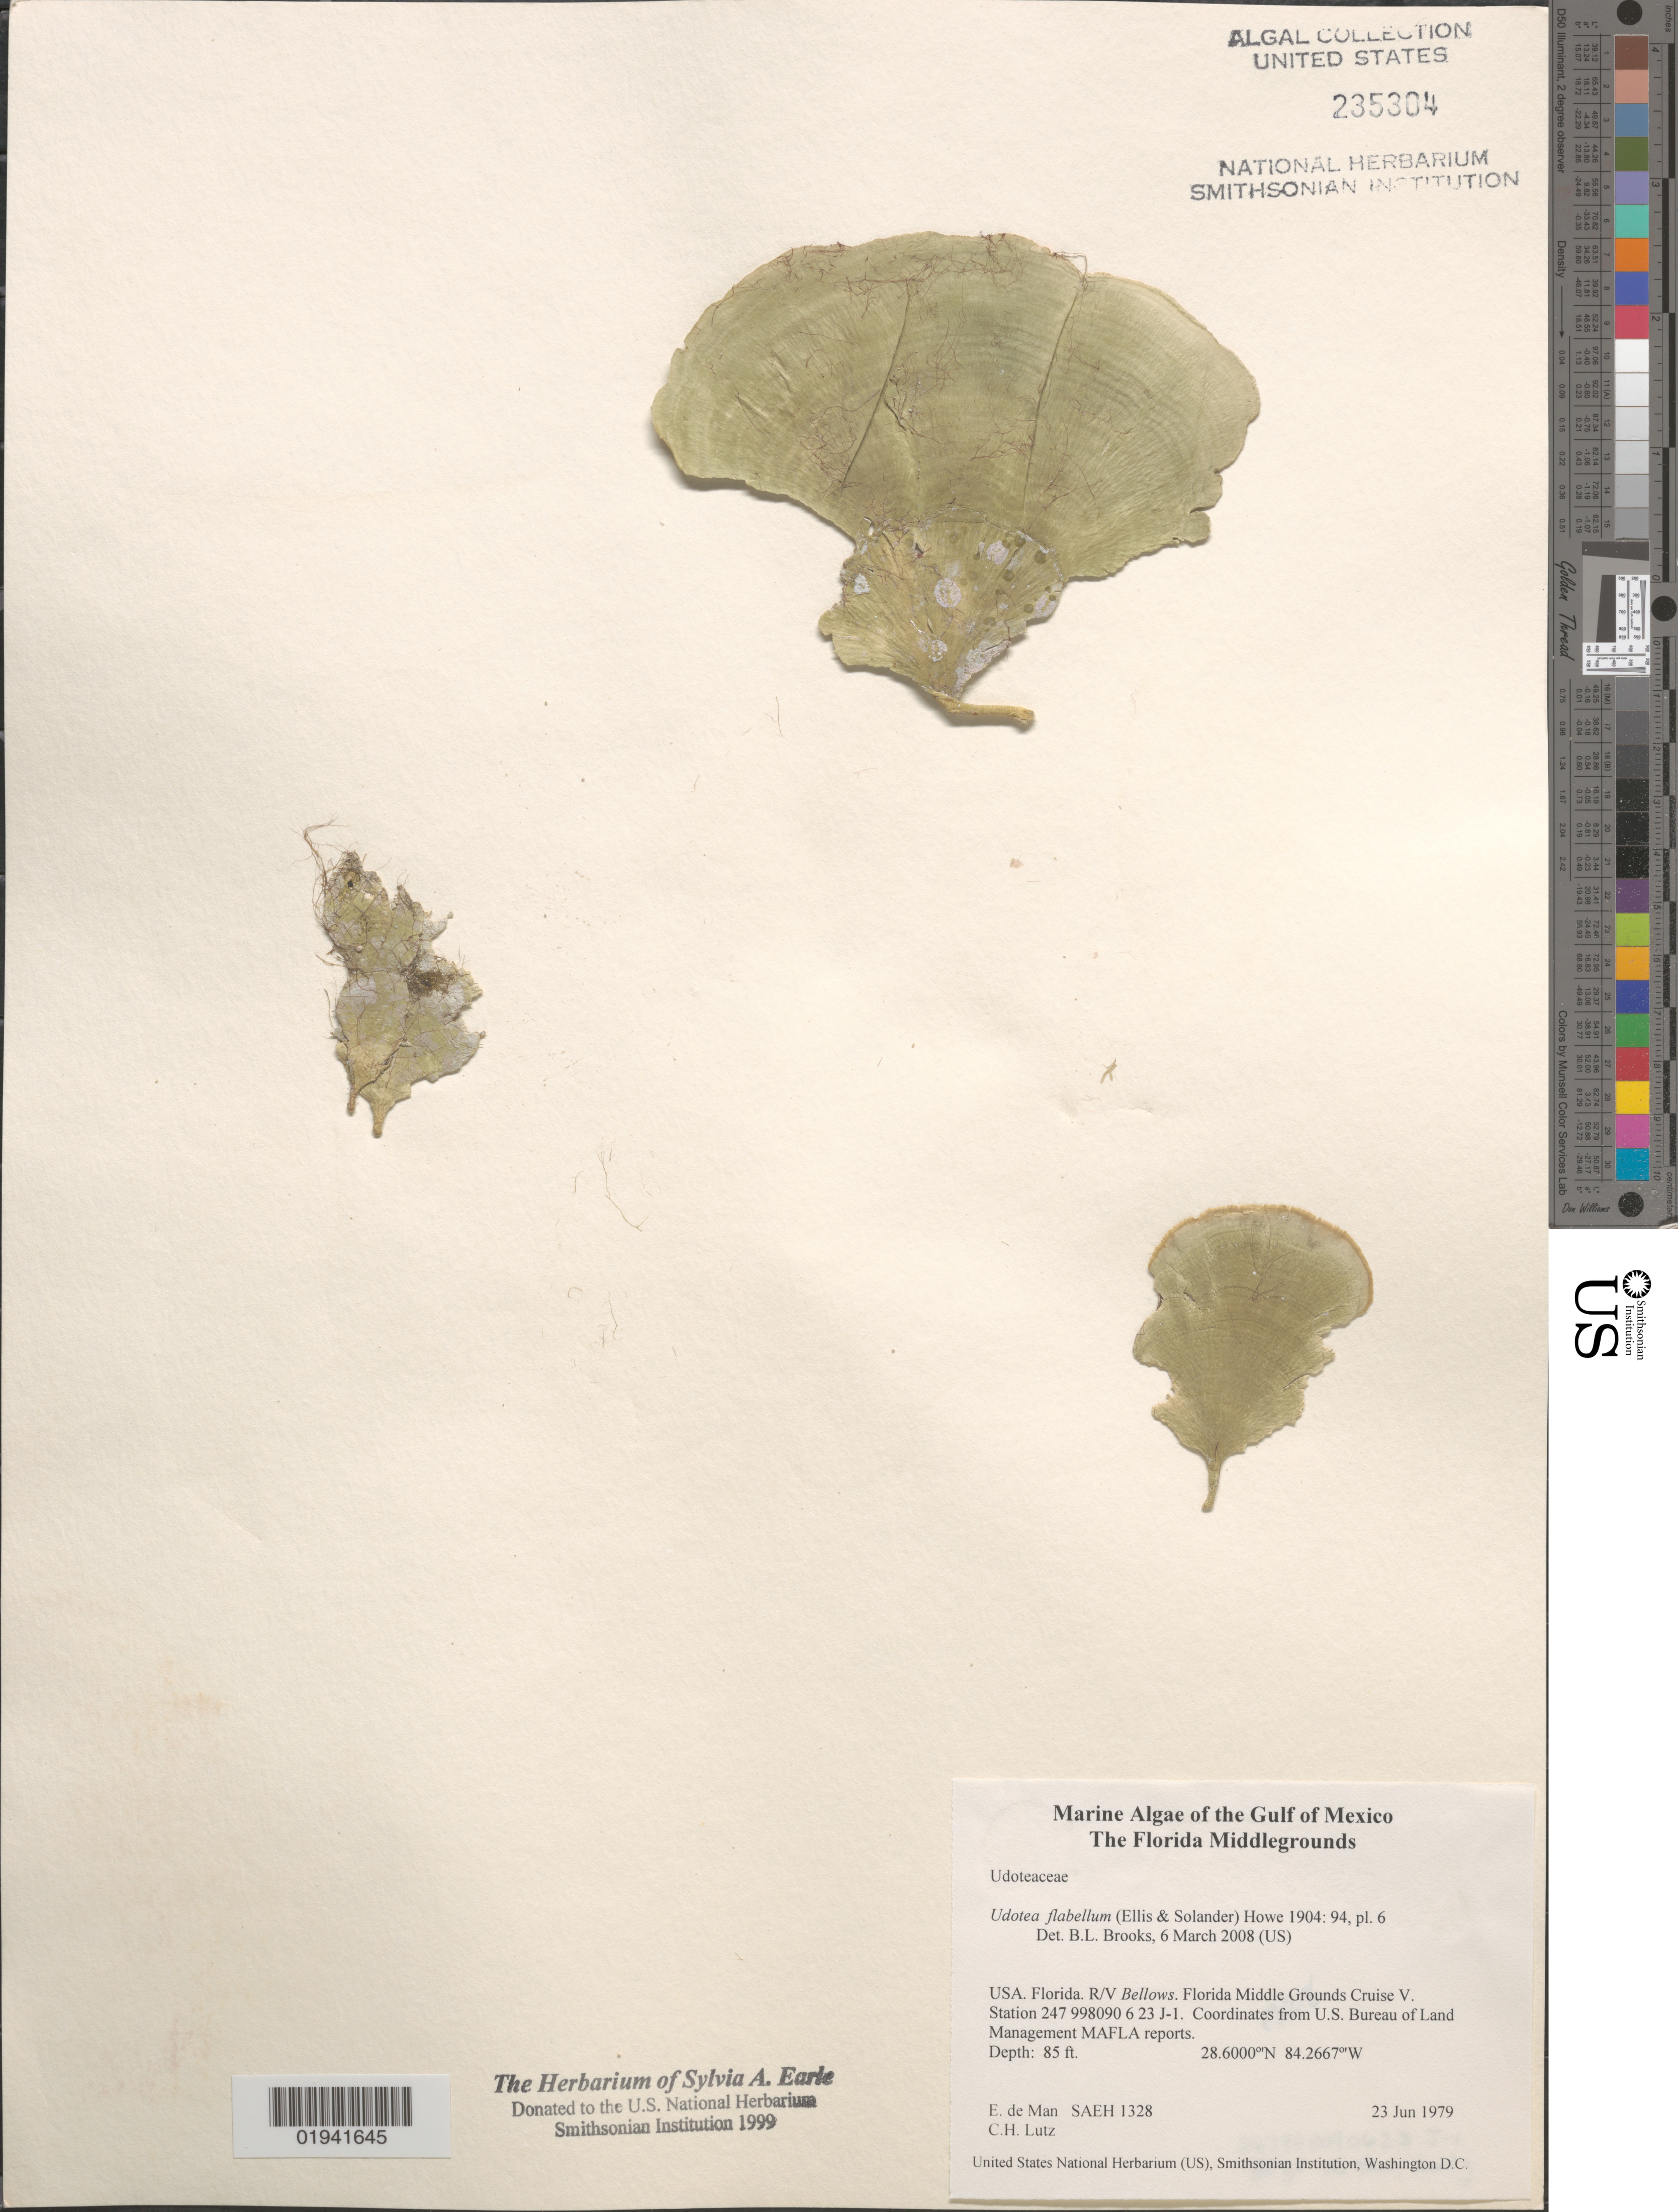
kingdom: Plantae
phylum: Chlorophyta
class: Ulvophyceae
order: Bryopsidales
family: Udoteaceae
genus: Udotea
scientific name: Udotea flabellum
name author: (J. Ellis & Sol.) M. Howe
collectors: E. de Man & C. Lutz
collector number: SAEH1328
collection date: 1979-06-23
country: United States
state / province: Florida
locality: The Gulf of Mexico. The Florida Middlegrounds. R/V Bellows. Florida Middle Grounds Cruise V. Station 247 998090 6 23 J-1.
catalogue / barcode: US 235304